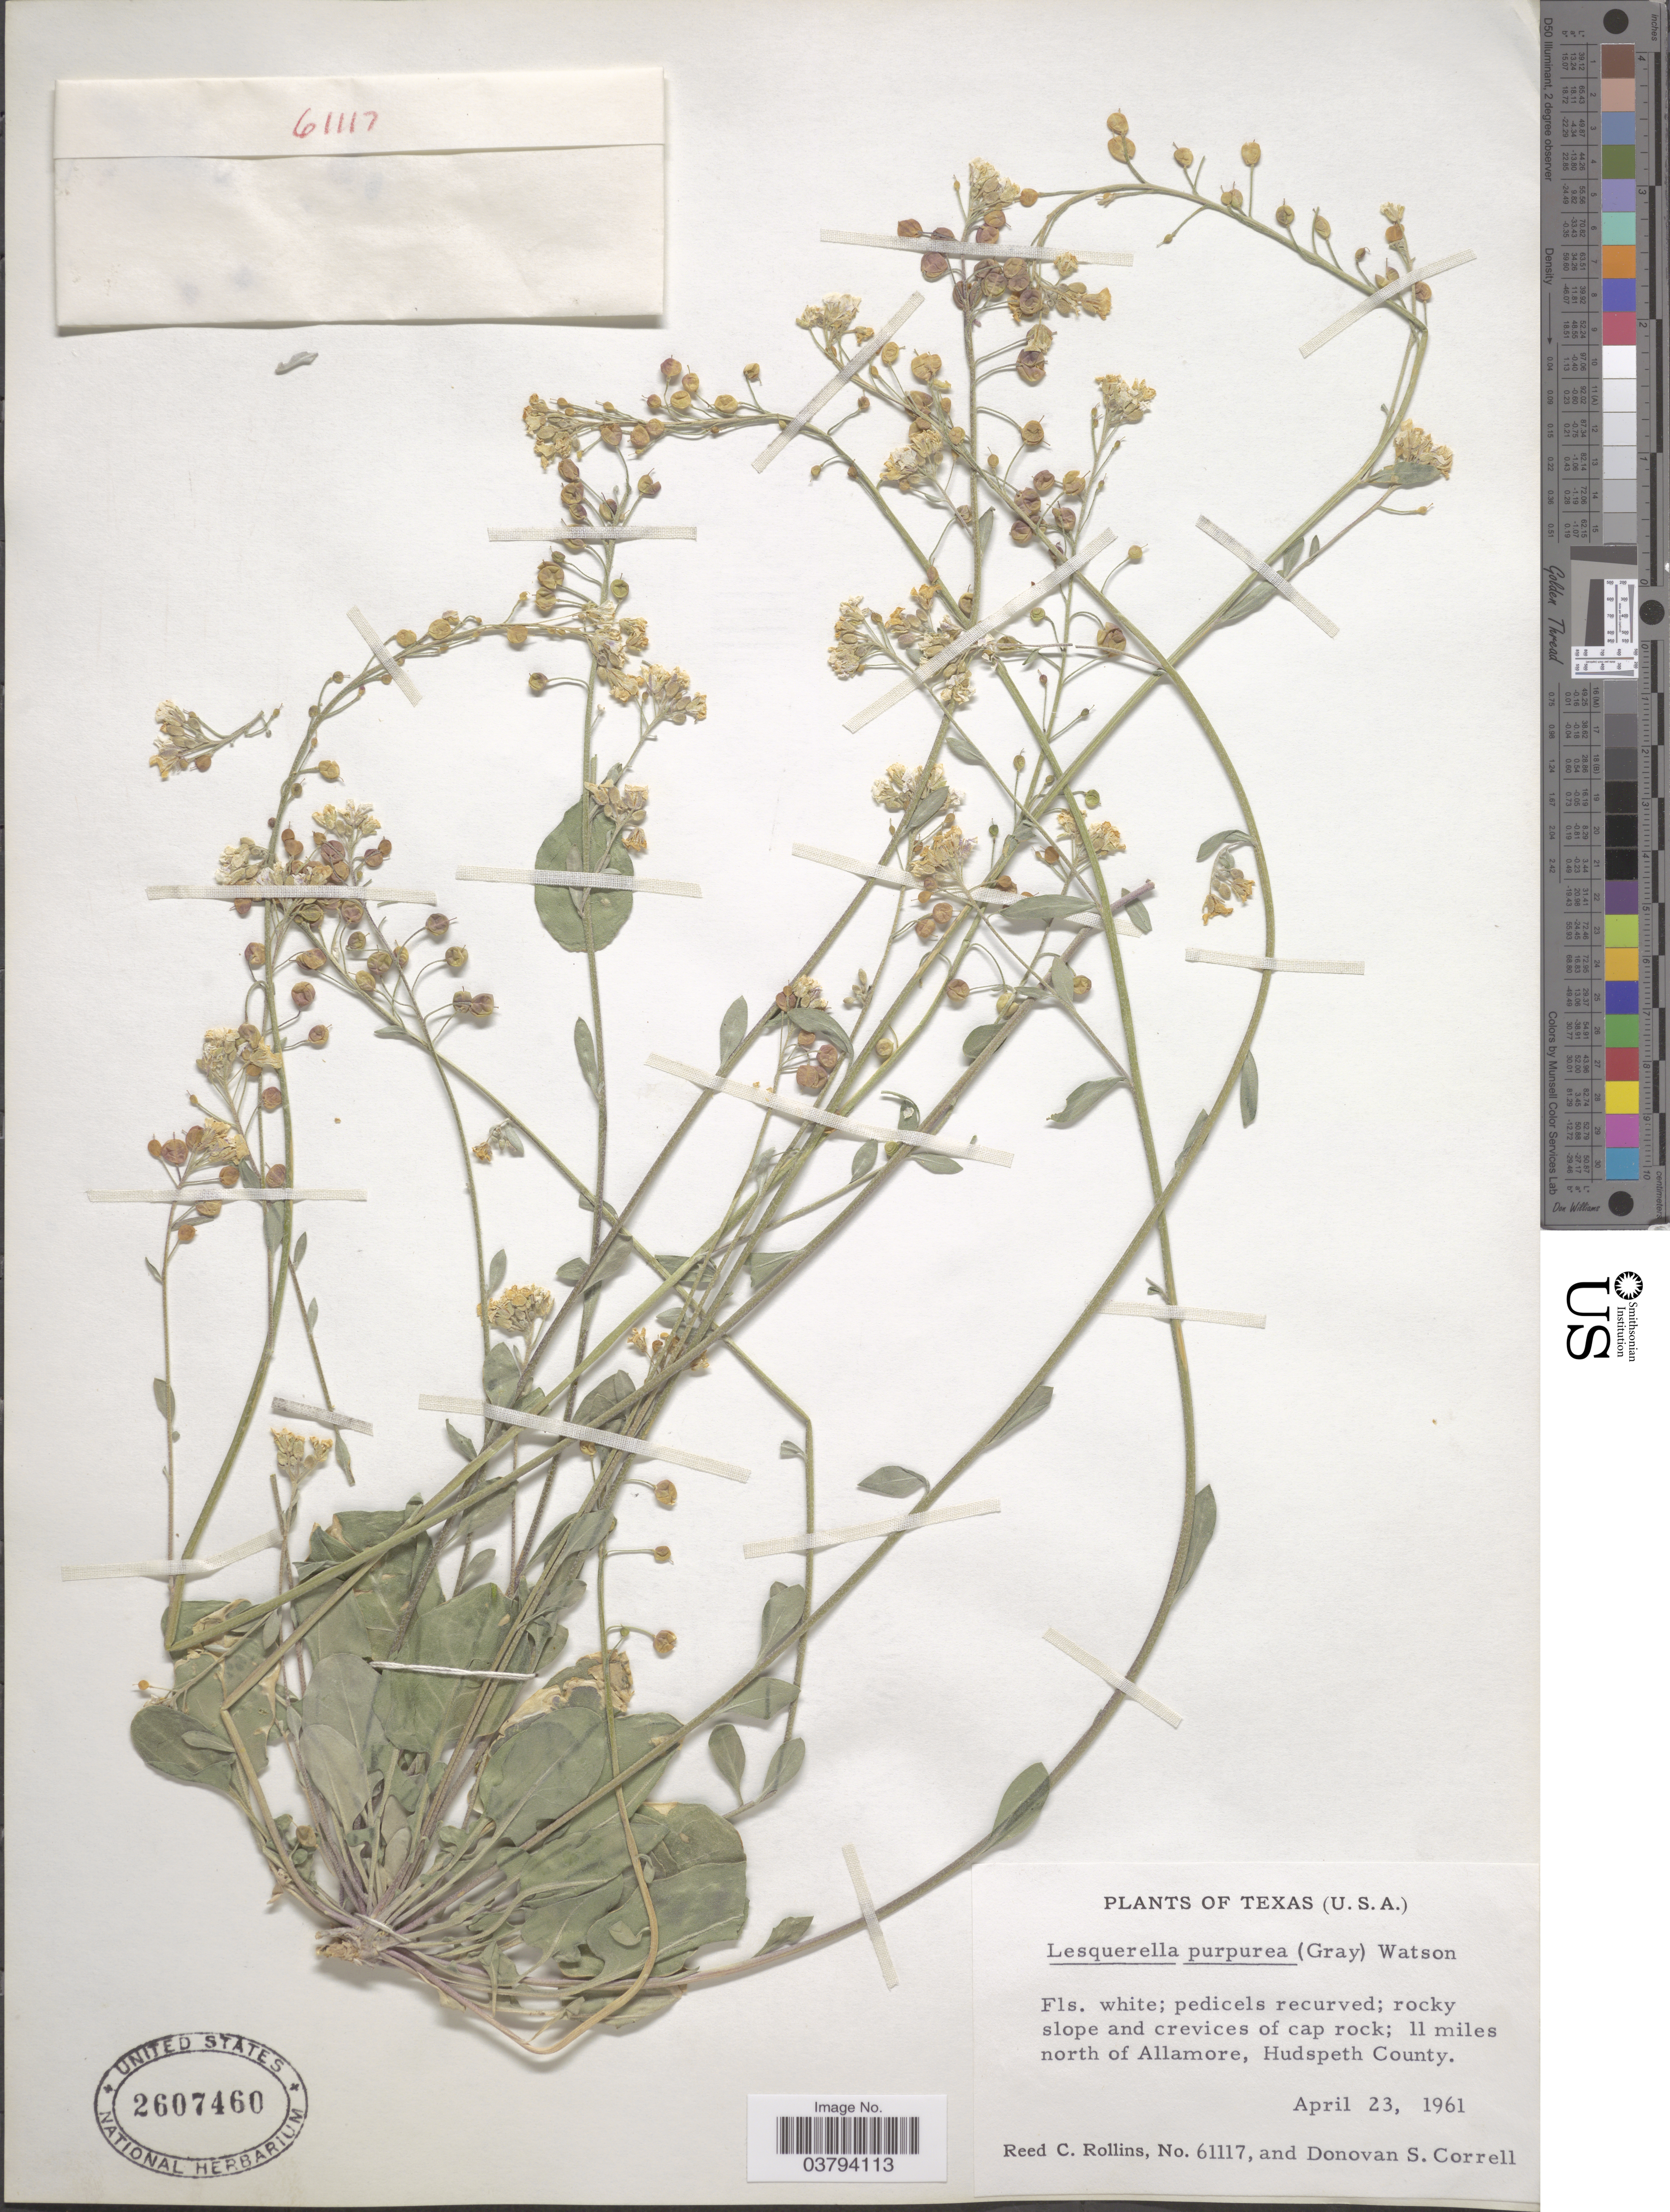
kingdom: Plantae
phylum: Tracheophyta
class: Magnoliopsida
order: Brassicales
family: Brassicaceae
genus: Lesquerella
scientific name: Lesquerella purpurea subsp. purpurea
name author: (A. Gray) S. Watson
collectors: R. C. Rollins & D. S. Correll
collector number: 61117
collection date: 1961-04-23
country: United States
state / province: Texas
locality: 11 miles north of Allamore, Hudspeth County.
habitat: rocky slope and crevices of cap rock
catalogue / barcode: US 2607460